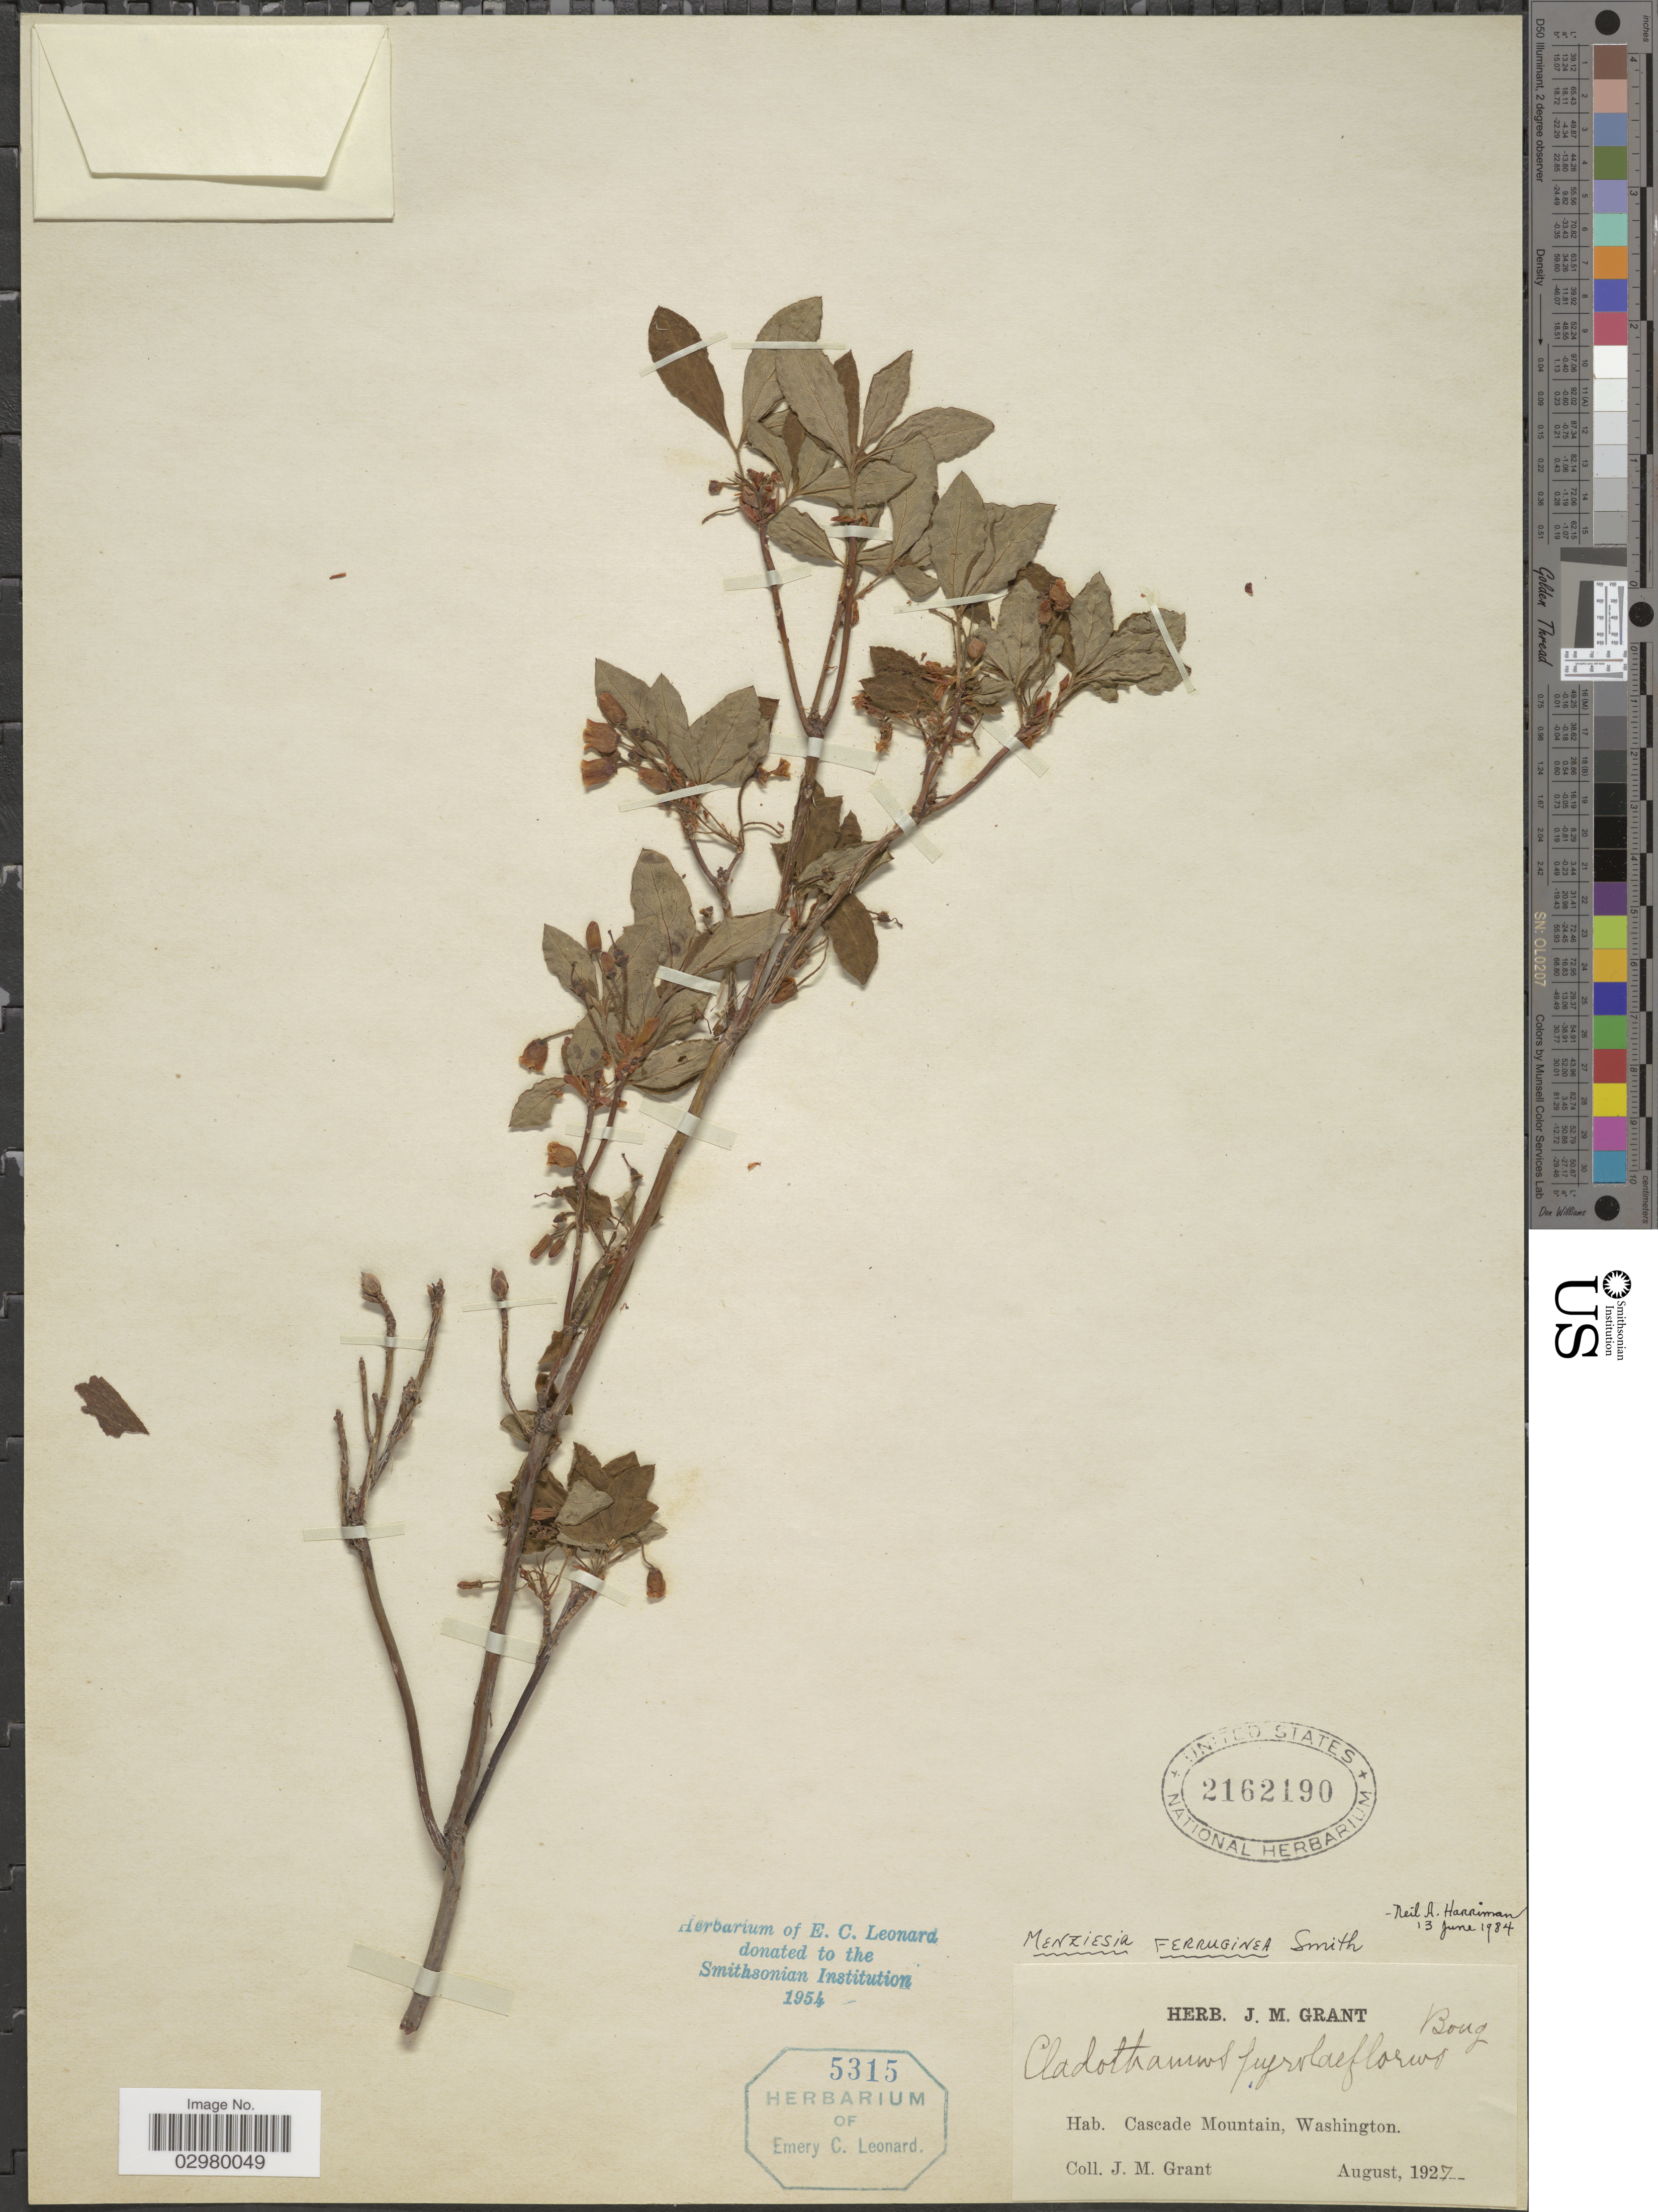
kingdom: Plantae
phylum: Tracheophyta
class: Magnoliopsida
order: Ericales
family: Ericaceae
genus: Menziesia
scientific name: Menziesia ferruginea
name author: Sm.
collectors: J. M. Grant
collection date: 1927-08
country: United States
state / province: Washington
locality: Cascade Mountain.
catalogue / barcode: US 2162190